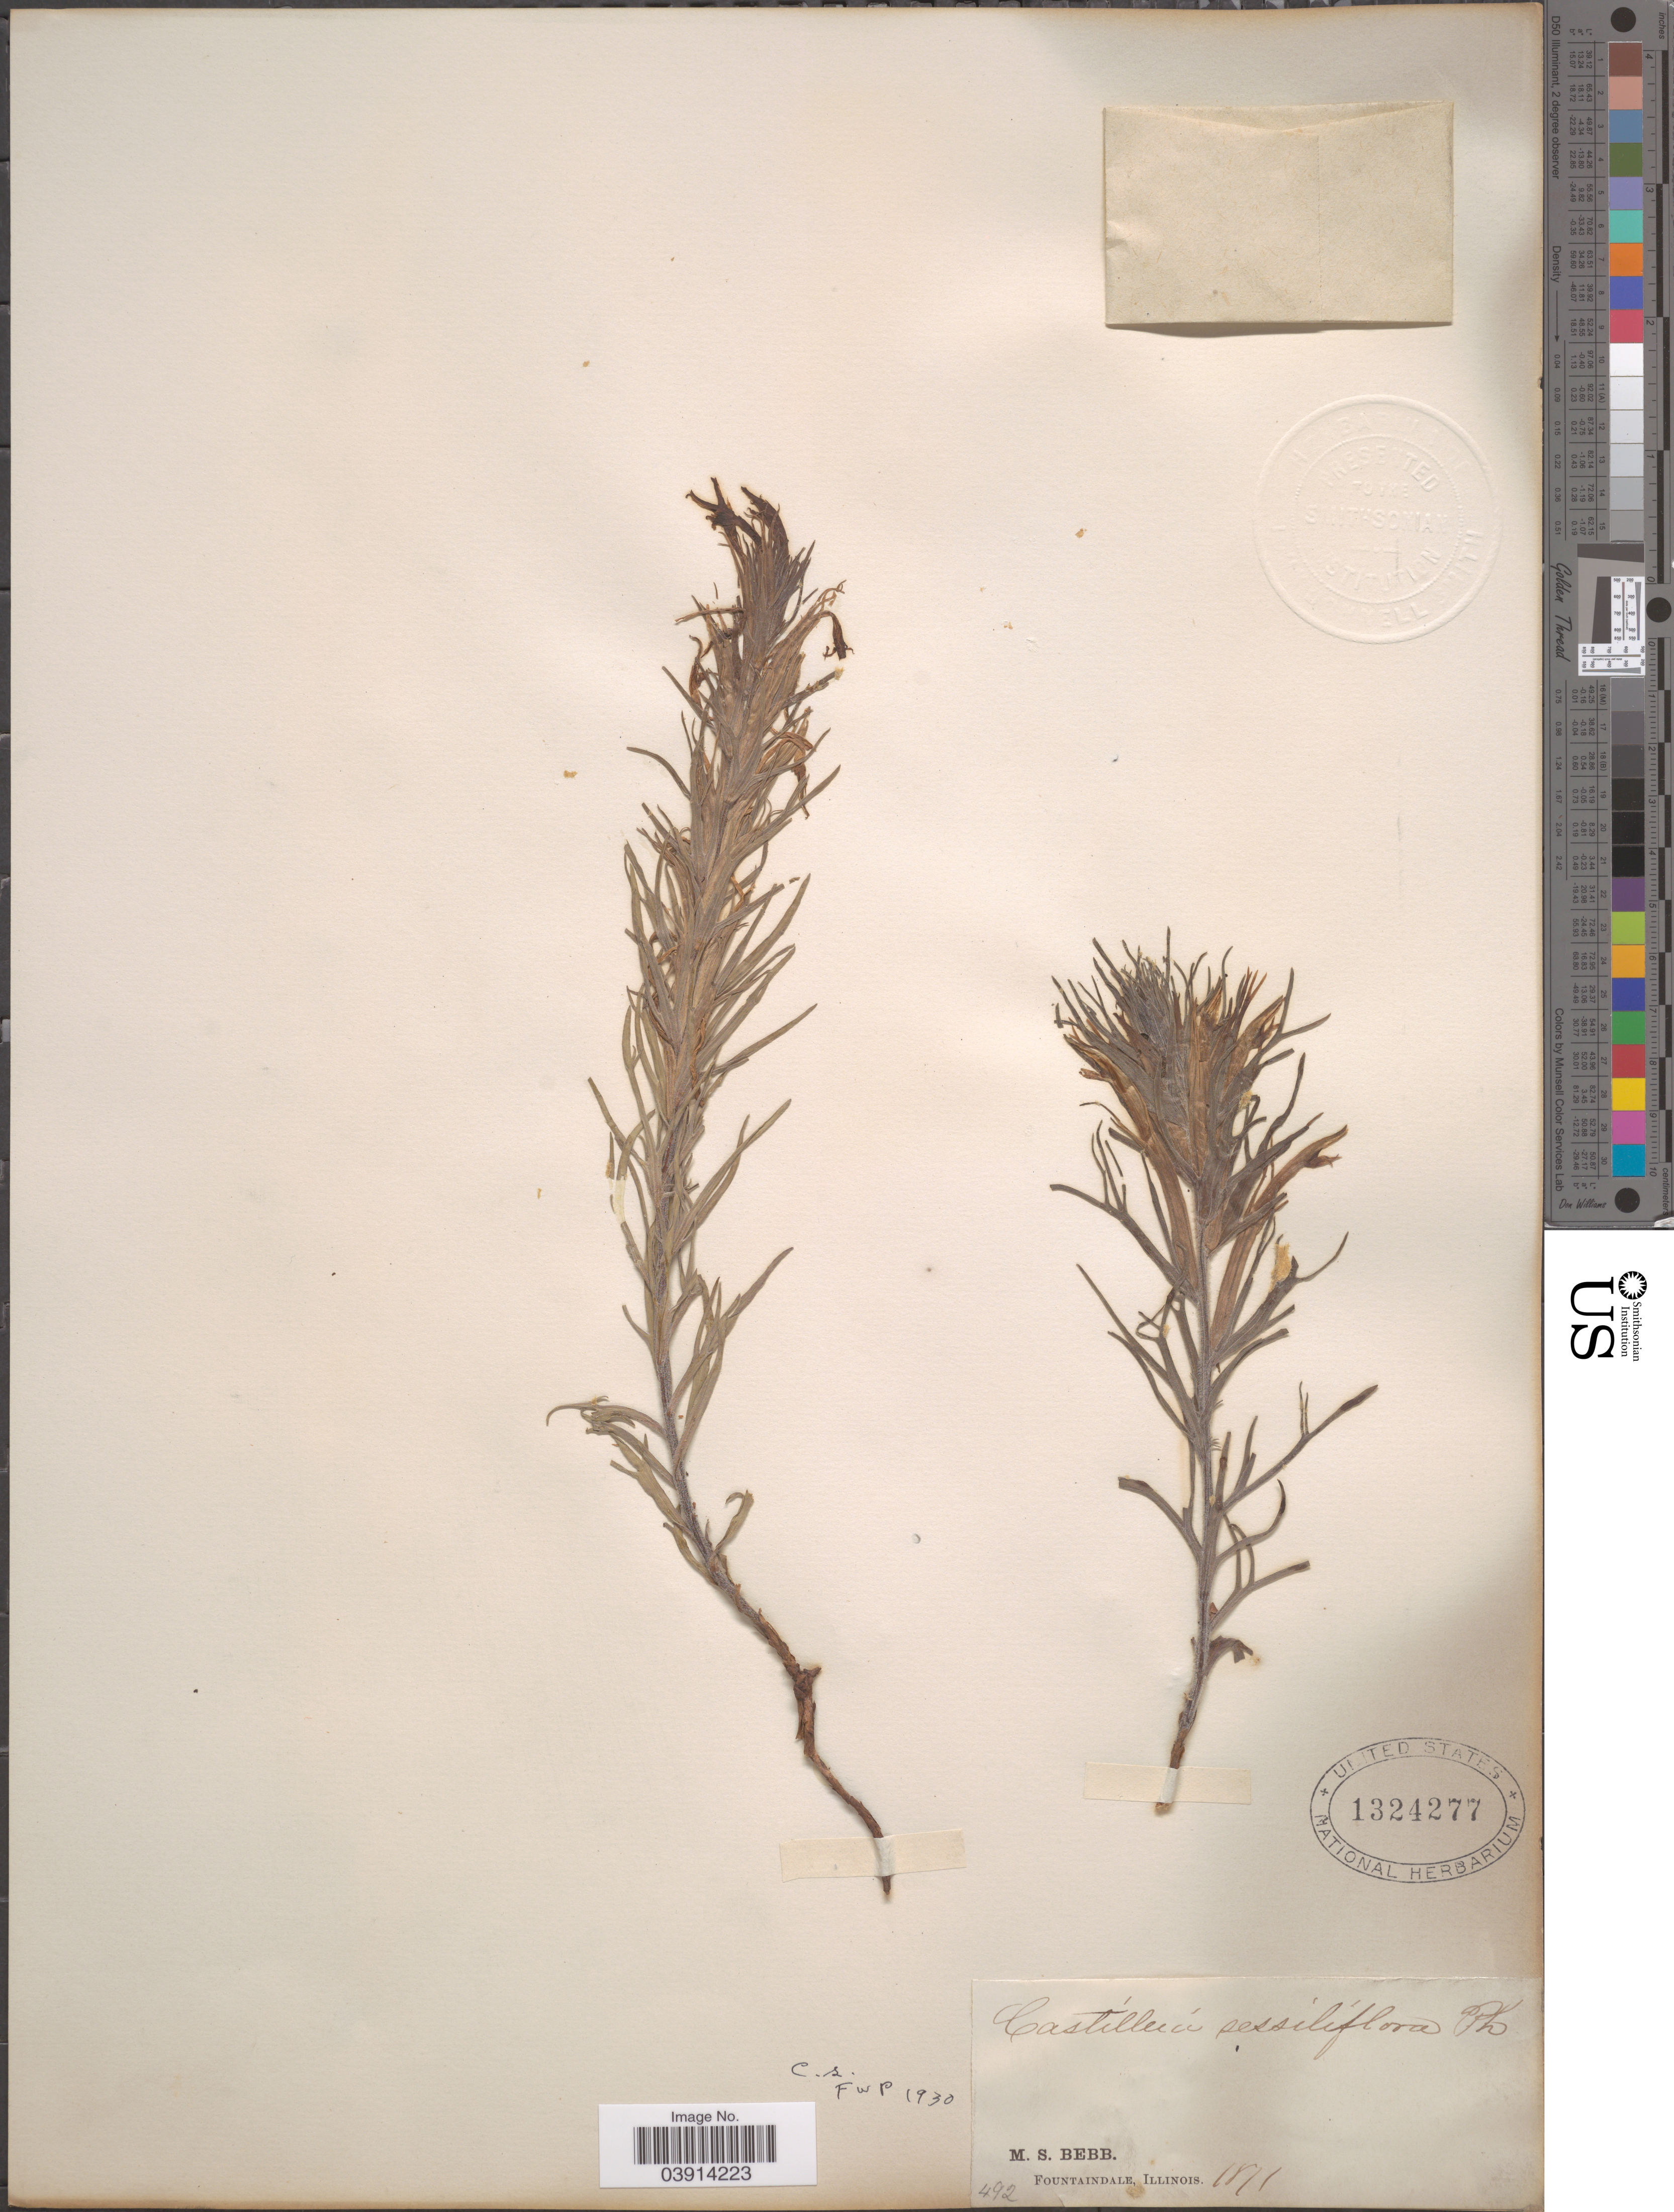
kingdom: Plantae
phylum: Tracheophyta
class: Magnoliopsida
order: Lamiales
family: Orobanchaceae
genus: Castilleja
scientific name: Castilleja sessiliflora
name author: Pursh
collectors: M. Bebb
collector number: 492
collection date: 1811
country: United States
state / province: Illinois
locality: Fountaindale.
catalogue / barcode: US 1324277